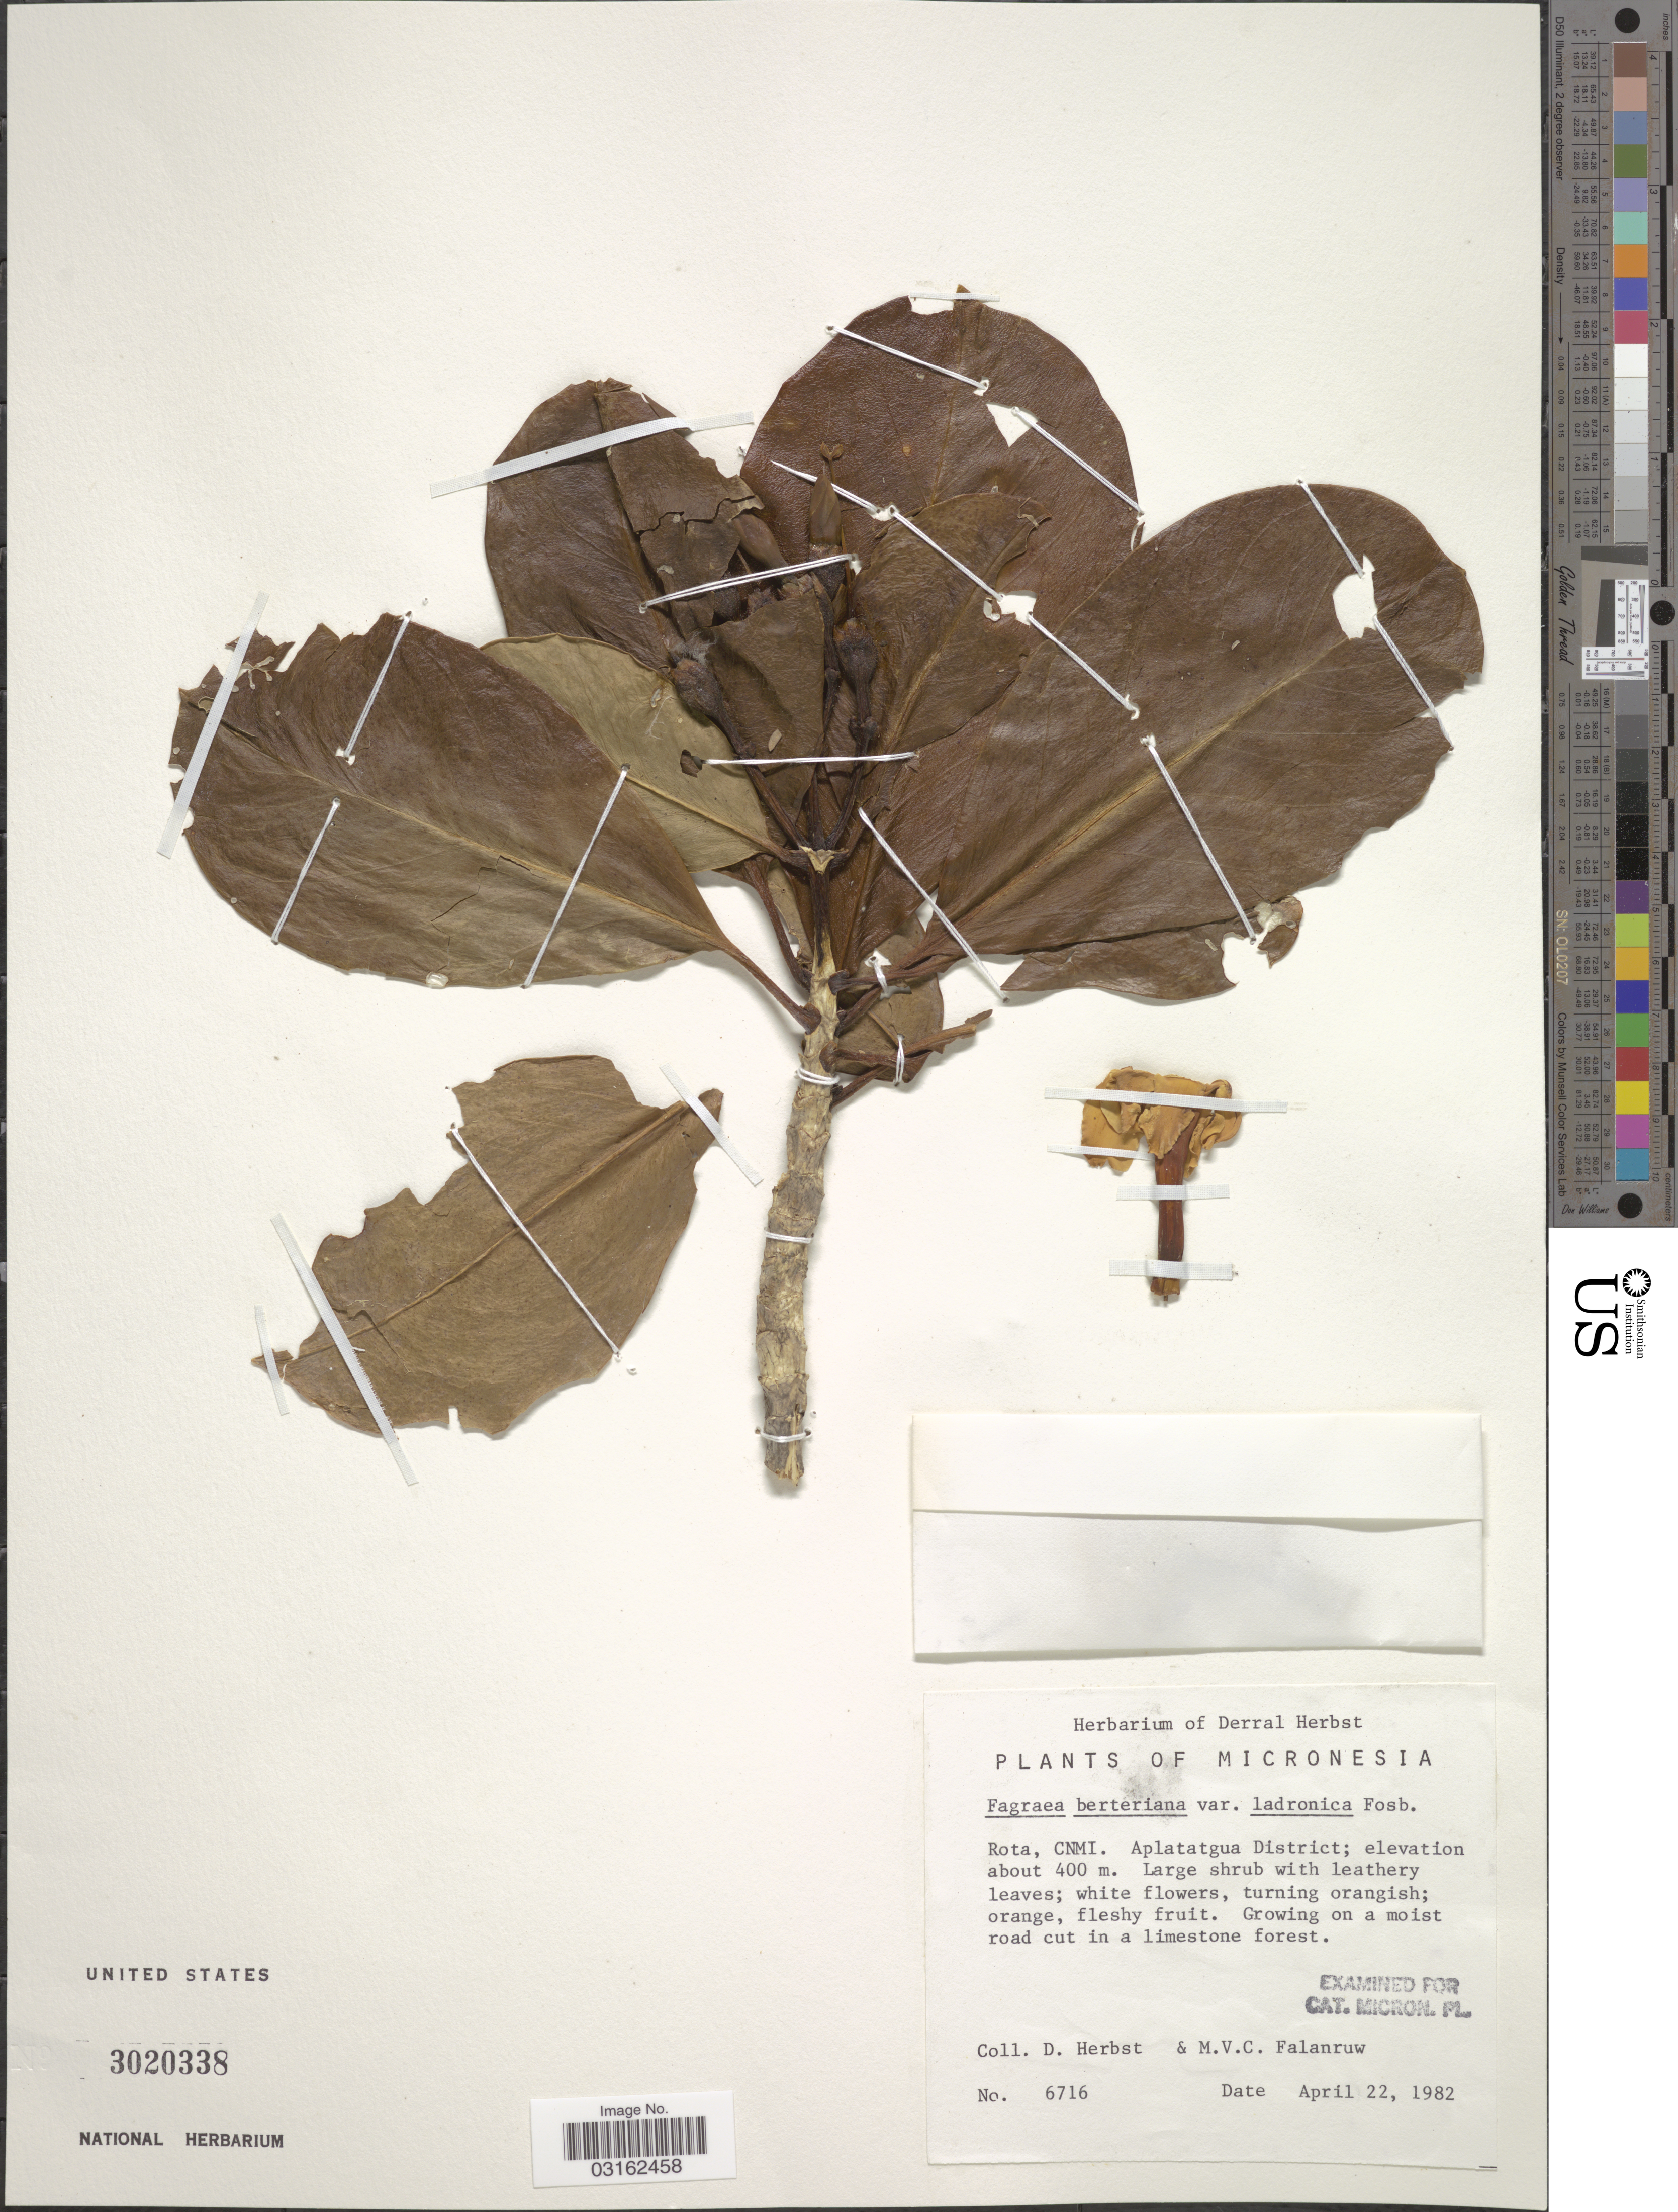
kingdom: Plantae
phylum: Tracheophyta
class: Magnoliopsida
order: Gentianales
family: Gentianaceae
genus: Fagraea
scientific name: Fagraea berteroana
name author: A. Gray ex Benth.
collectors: D. R. Herbst & M. V. Falanruw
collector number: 6716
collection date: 1982-04-22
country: Northern Mariana Islands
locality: Micronesia. Rota, CNMI. Aplatatgua District.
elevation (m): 400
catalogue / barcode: US 3020338